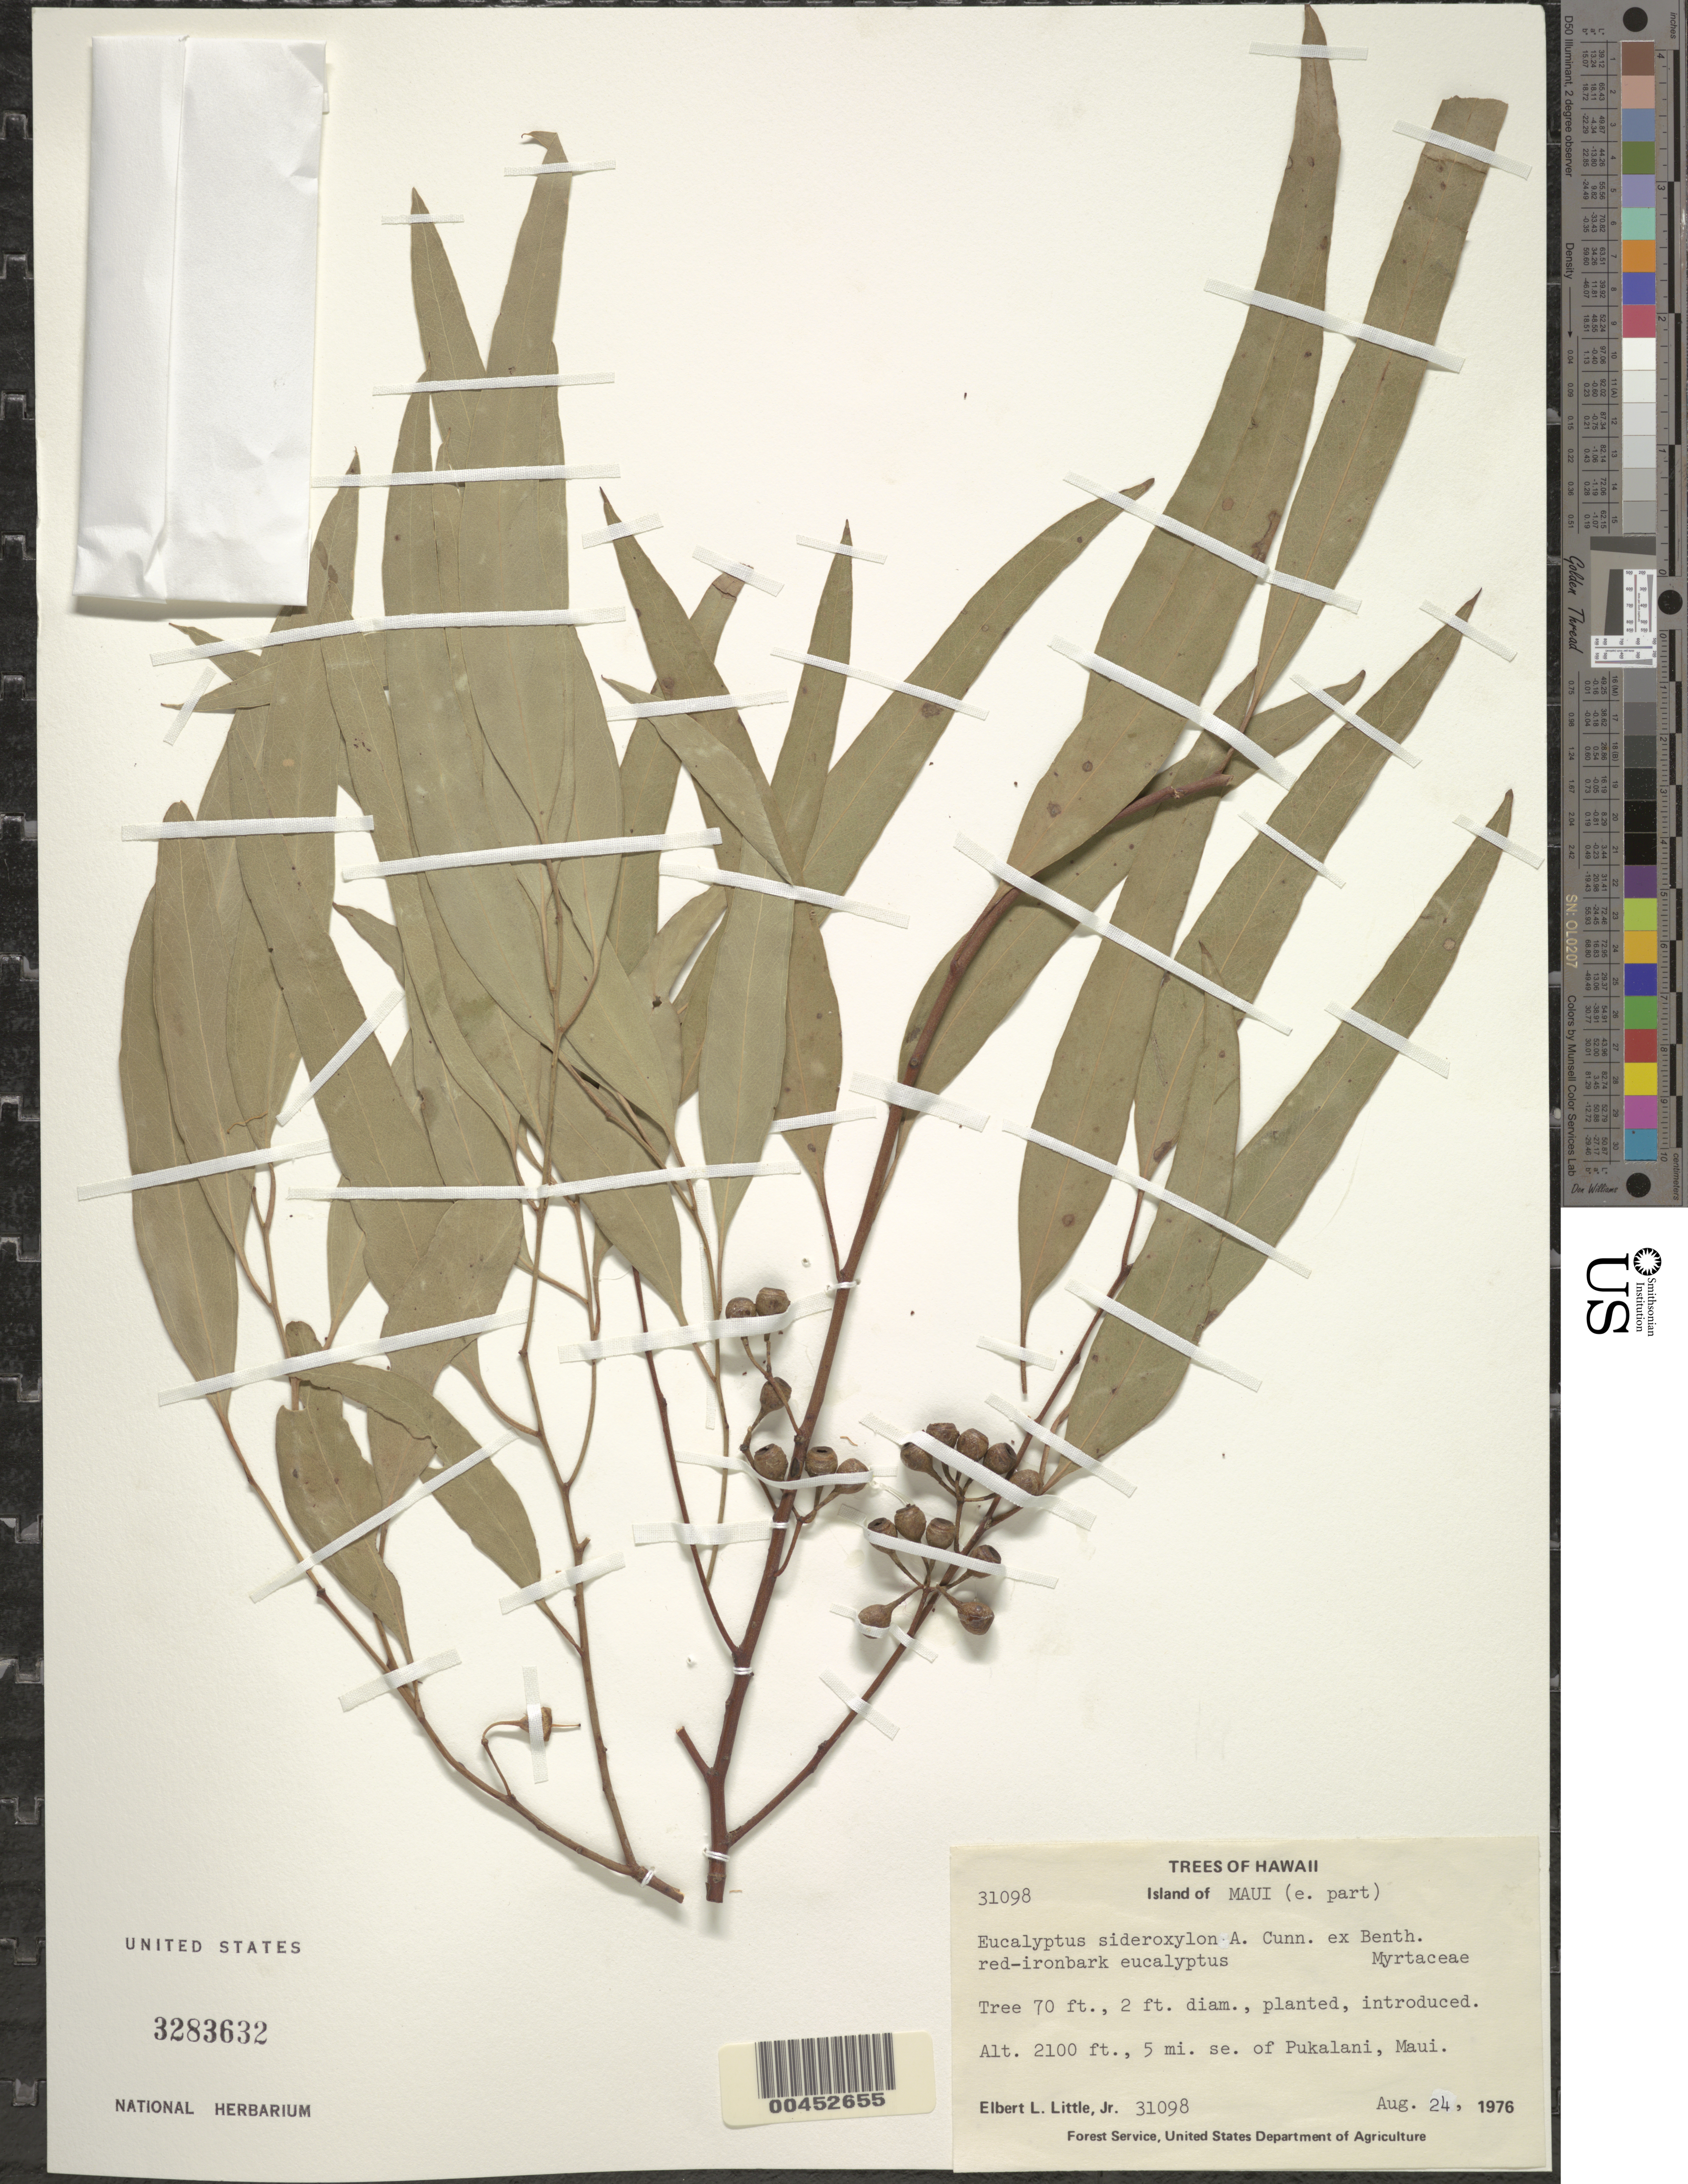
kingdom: Plantae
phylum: Tracheophyta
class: Magnoliopsida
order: Myrtales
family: Myrtaceae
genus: Eucalyptus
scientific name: Eucalyptus sideroxylon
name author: A. Cunn. ex Woolls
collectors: E. L. Little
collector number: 31098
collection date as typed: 24 Aug 1976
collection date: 1976-08-24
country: United States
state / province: Hawaii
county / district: Maui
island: Maui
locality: E part of Maui, 5 mi SE of Pukalani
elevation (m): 640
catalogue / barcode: US 3283632